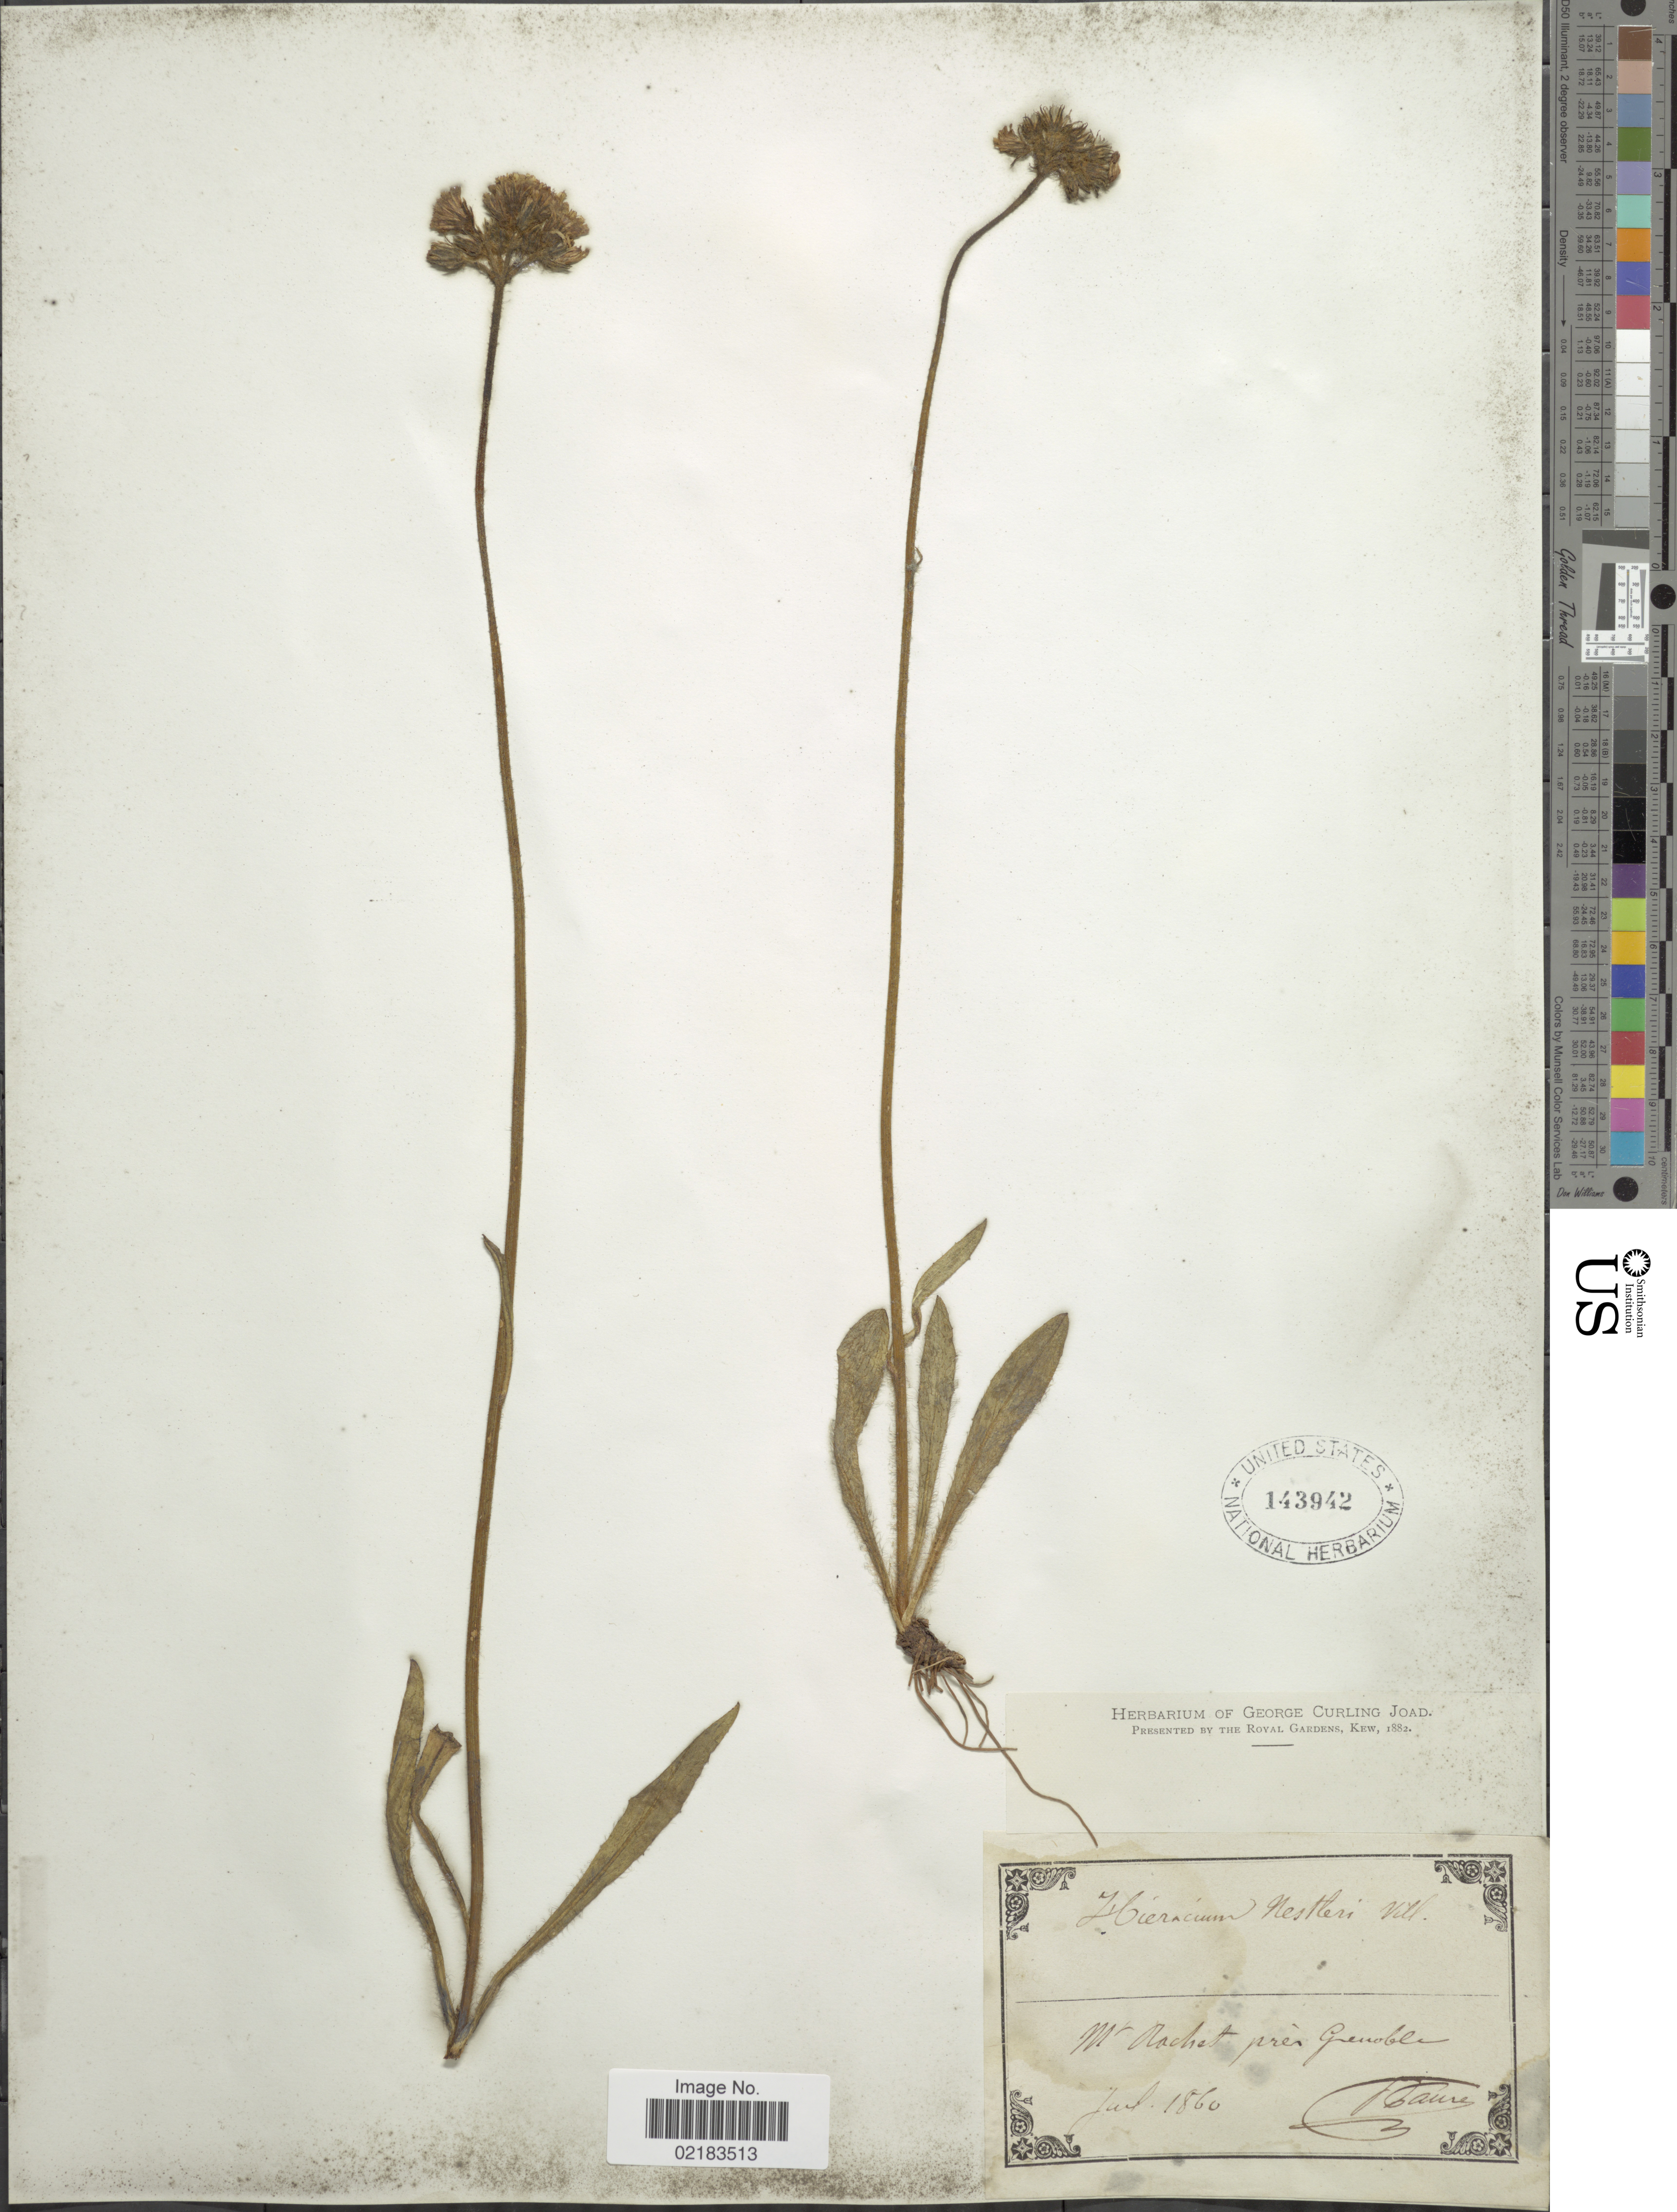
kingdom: Plantae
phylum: Tracheophyta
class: Magnoliopsida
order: Asterales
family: Asteraceae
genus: Hieracium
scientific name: Hieracium nestleri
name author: Vill.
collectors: J. Laclaire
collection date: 1860-07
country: France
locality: Mt. Rachet près Grenoble [interpreted]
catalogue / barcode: US 143942